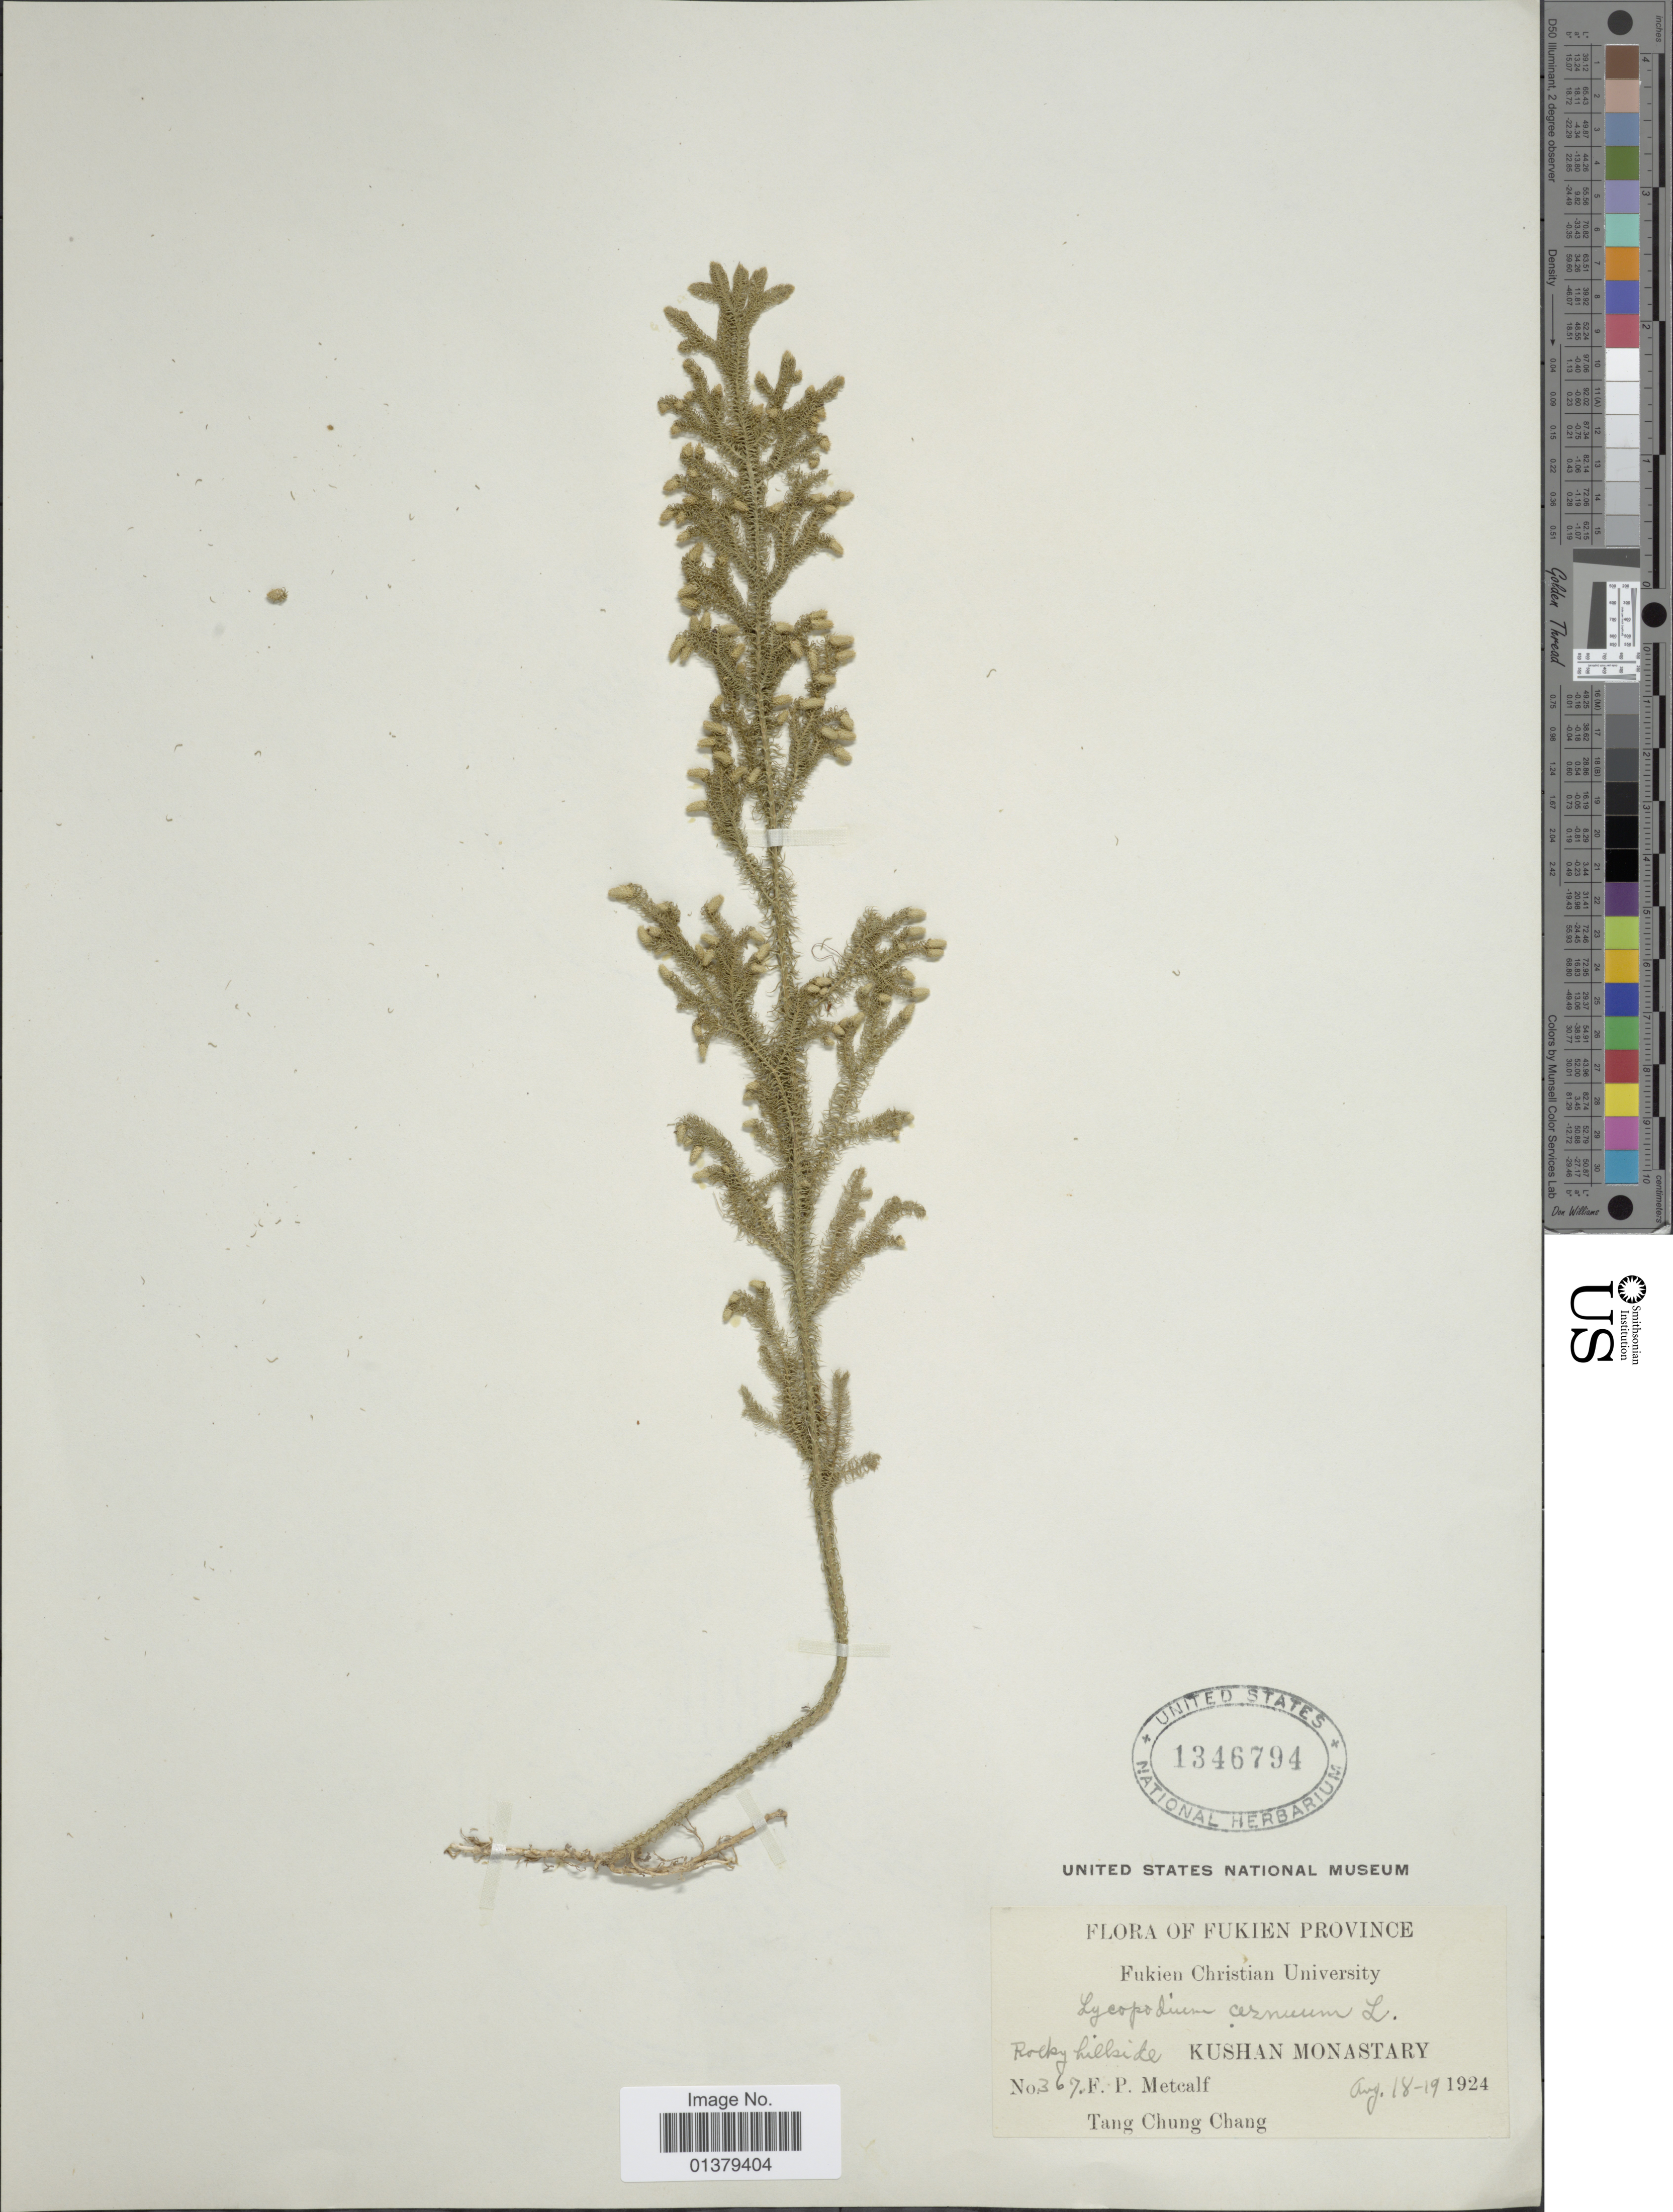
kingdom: Plantae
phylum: Tracheophyta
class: Lycopodiopsida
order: Lycopodiales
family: Lycopodiaceae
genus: Palhinhaea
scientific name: Palhinhaea cernua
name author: (L.) Vasc. & Franco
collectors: F. Metcalf & T. C. Chang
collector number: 367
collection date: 1924-08-18/1924-08-19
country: China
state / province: Fujian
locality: Fukien province, Rocky hillside, Kushan Monastary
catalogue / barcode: US 1346794